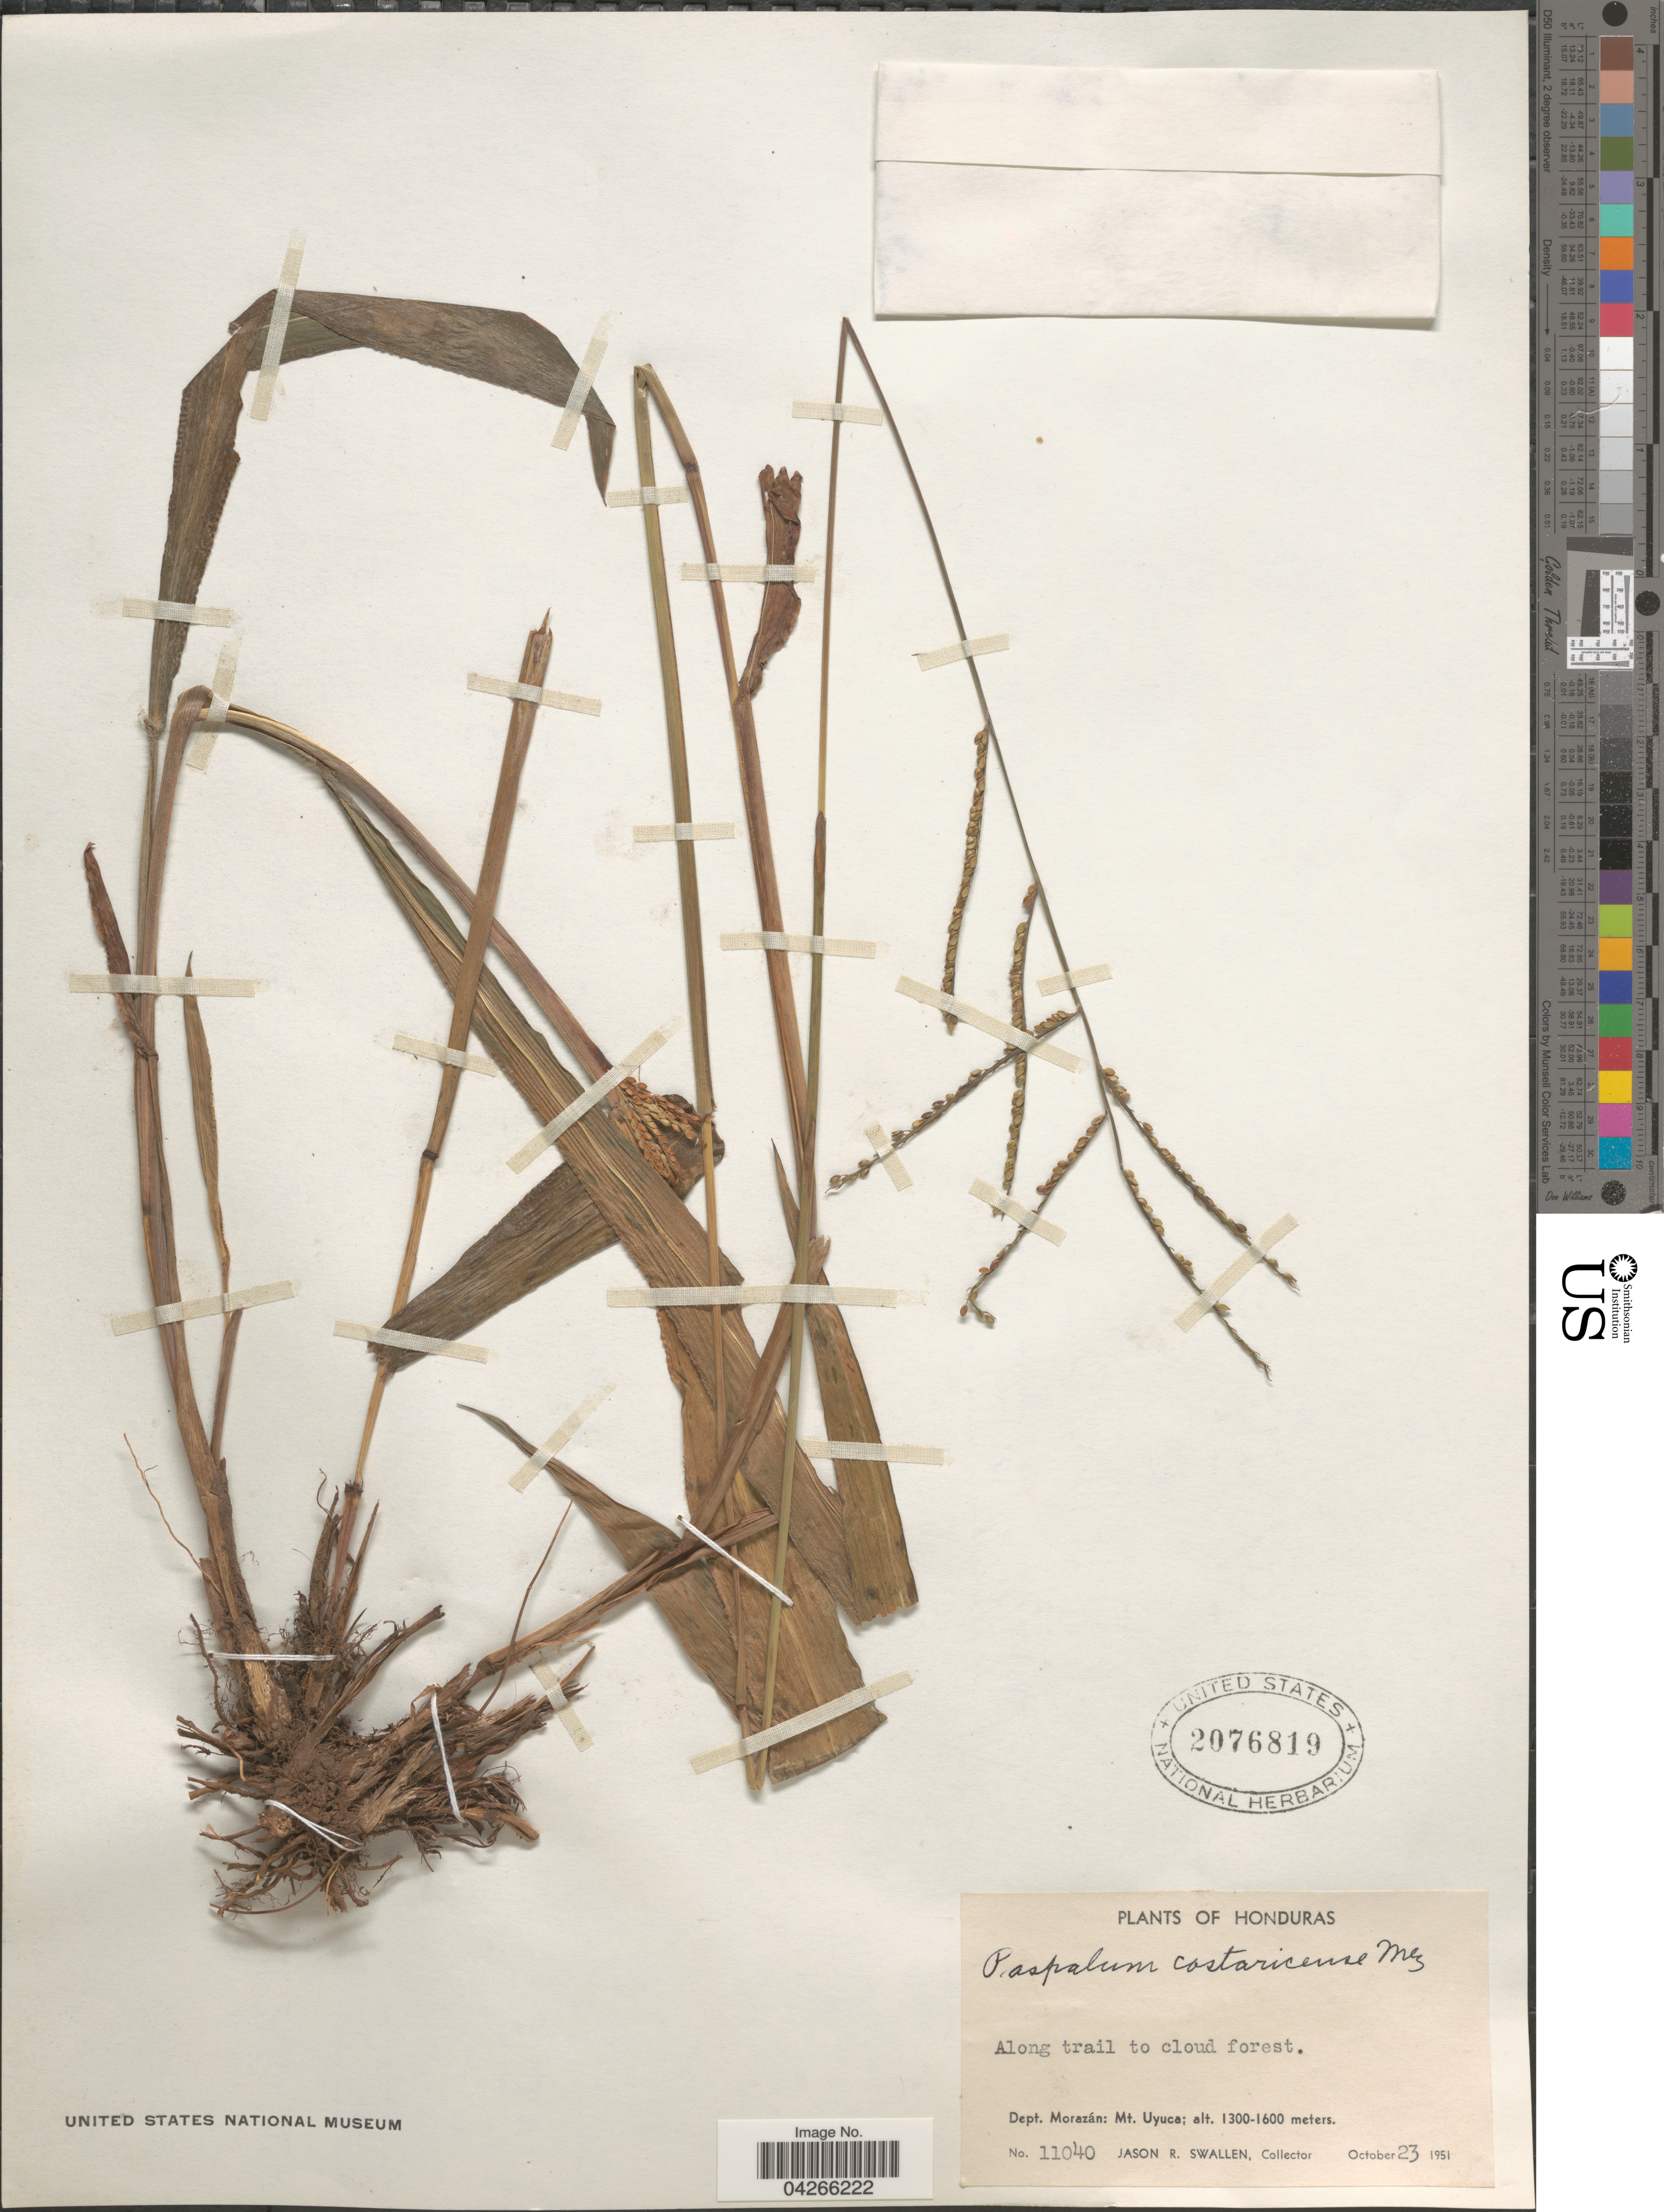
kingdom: Plantae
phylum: Tracheophyta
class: Liliopsida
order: Poales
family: Poaceae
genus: Paspalum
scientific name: Paspalum costaricense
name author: Mez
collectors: J. R. Swallen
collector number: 11040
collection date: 1951-10-23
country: Honduras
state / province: Fco. Morazán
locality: Along trail to cloud forest. Dept. Morazán: Mt. Uyuca.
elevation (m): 1300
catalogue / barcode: US 2076819